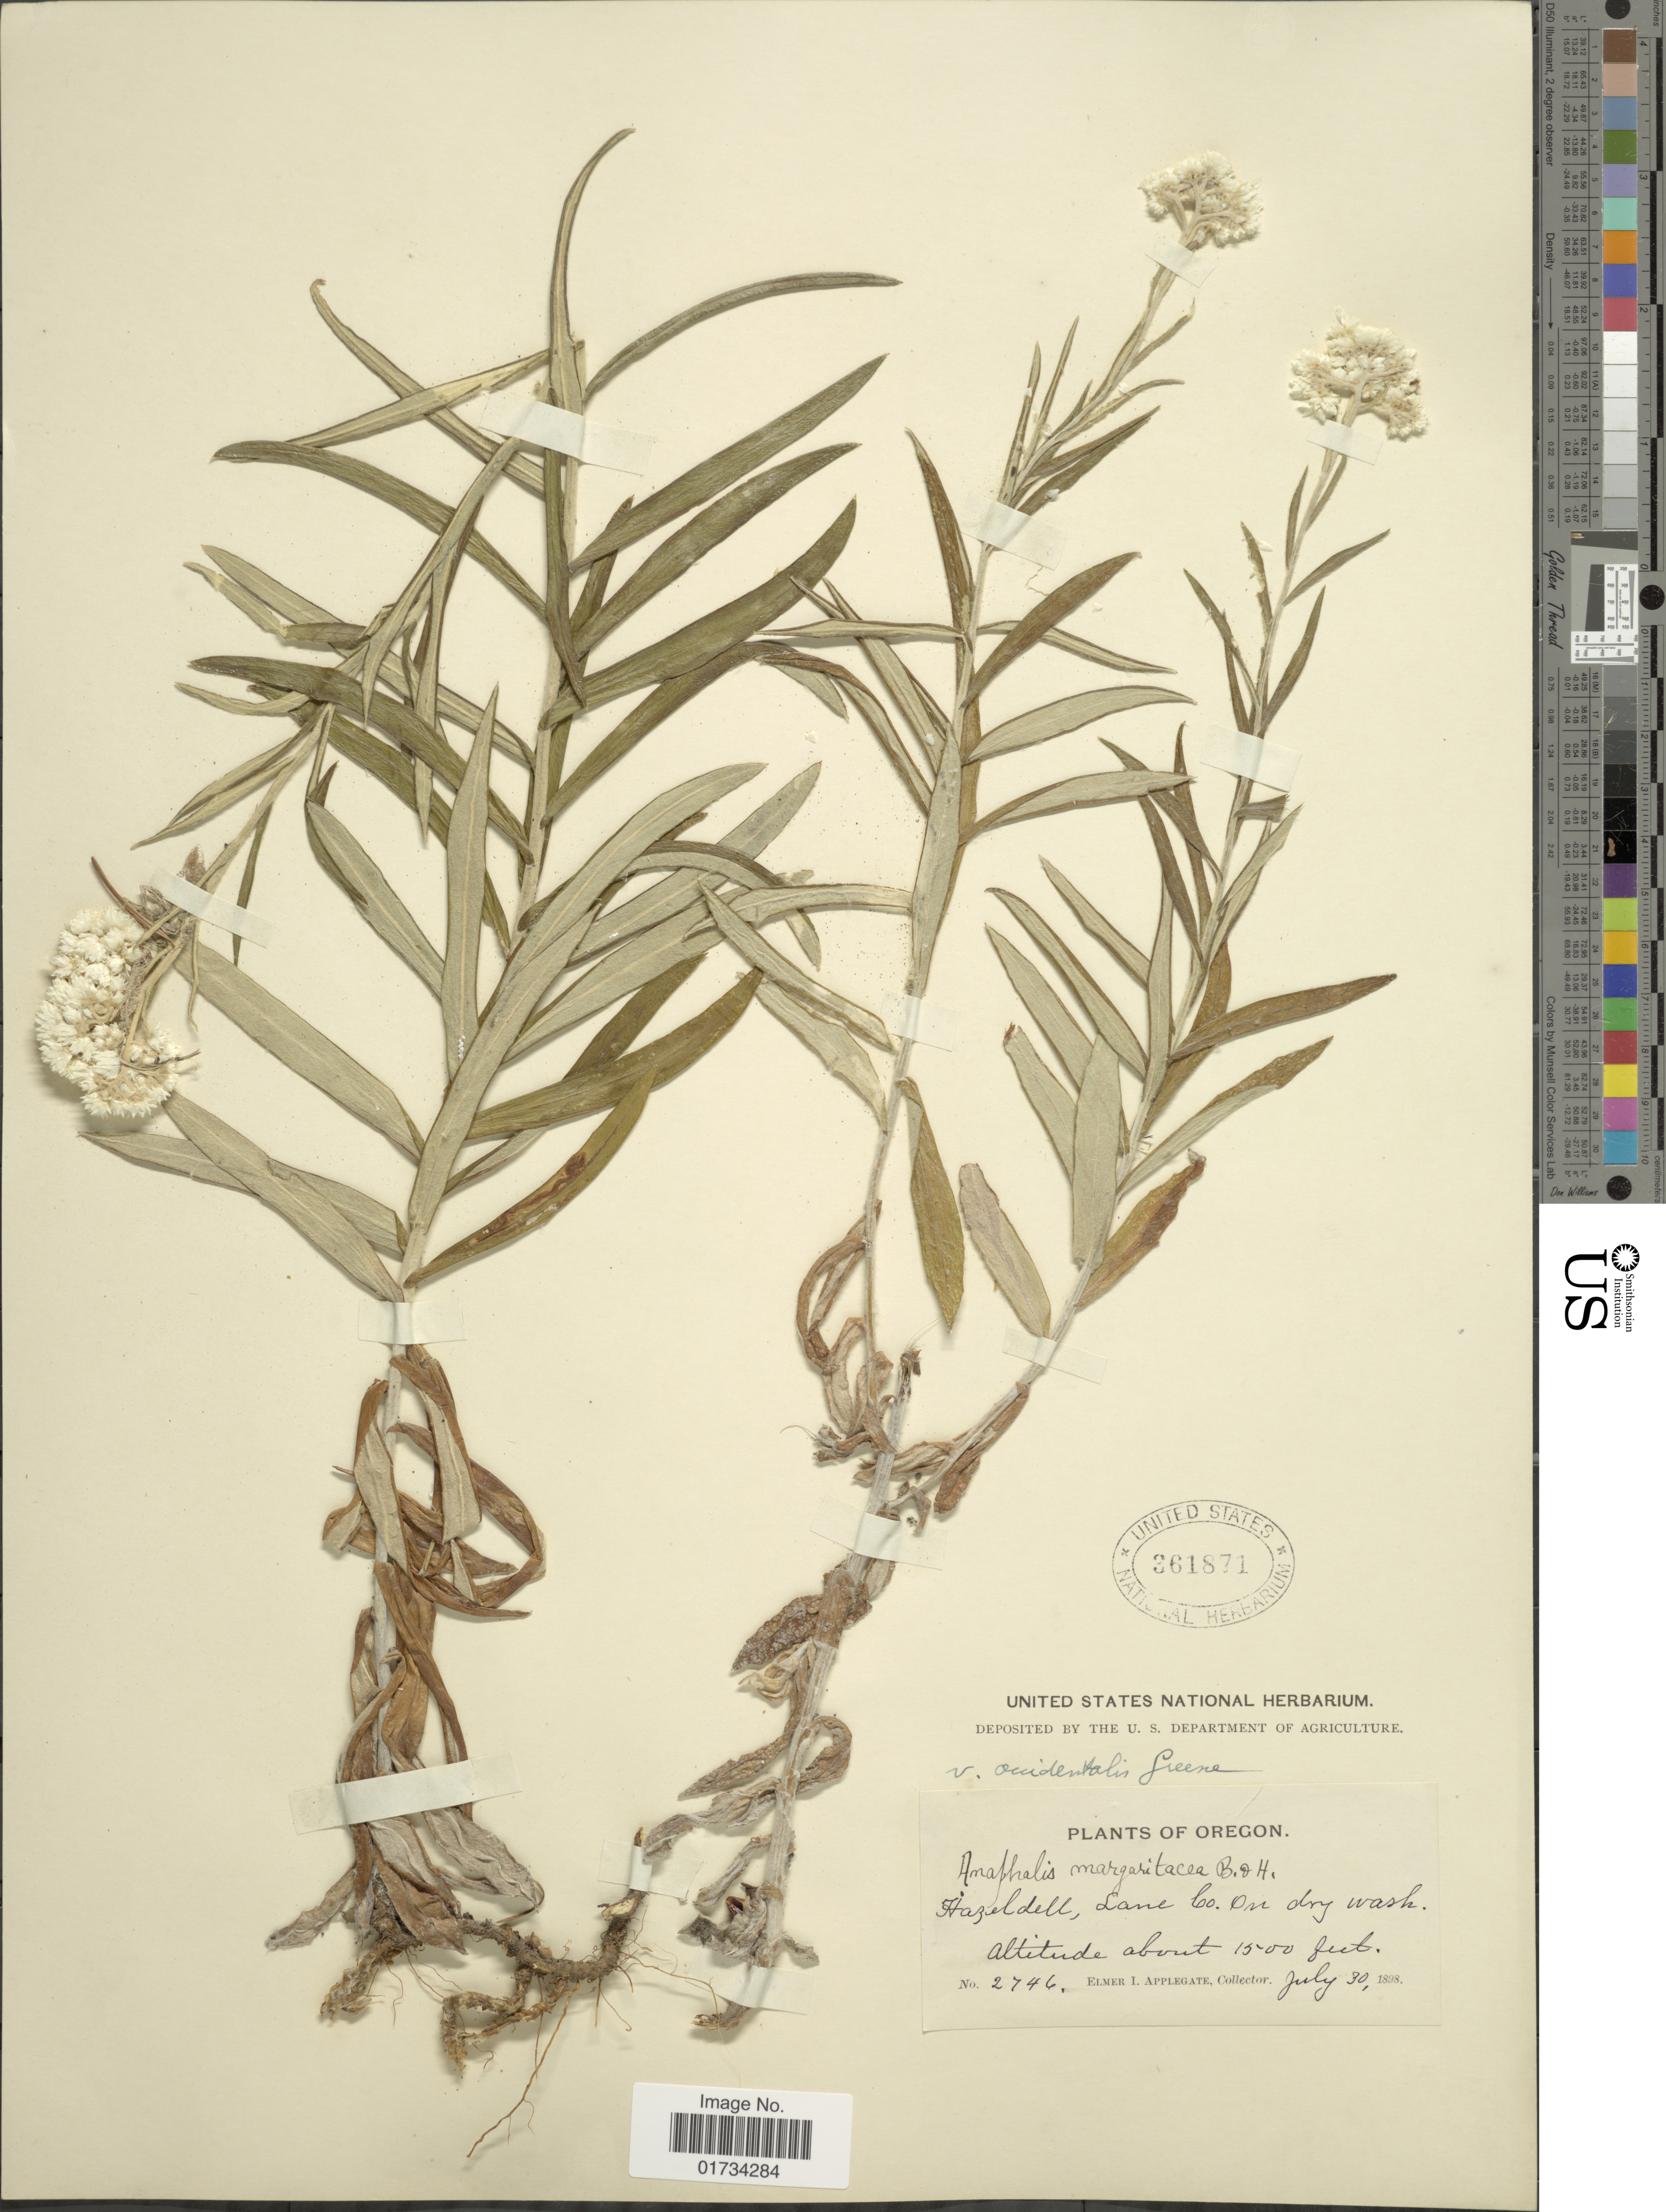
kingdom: Plantae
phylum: Tracheophyta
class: Magnoliopsida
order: Asterales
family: Asteraceae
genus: Anaphalis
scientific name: Anaphalis margaritacea var. occidentalis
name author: Greene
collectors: E. I. Applegate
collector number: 2746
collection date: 1898-07-30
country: United States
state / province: Oregon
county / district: Lane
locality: Hazeldell, lane Co.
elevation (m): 457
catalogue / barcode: US 361871